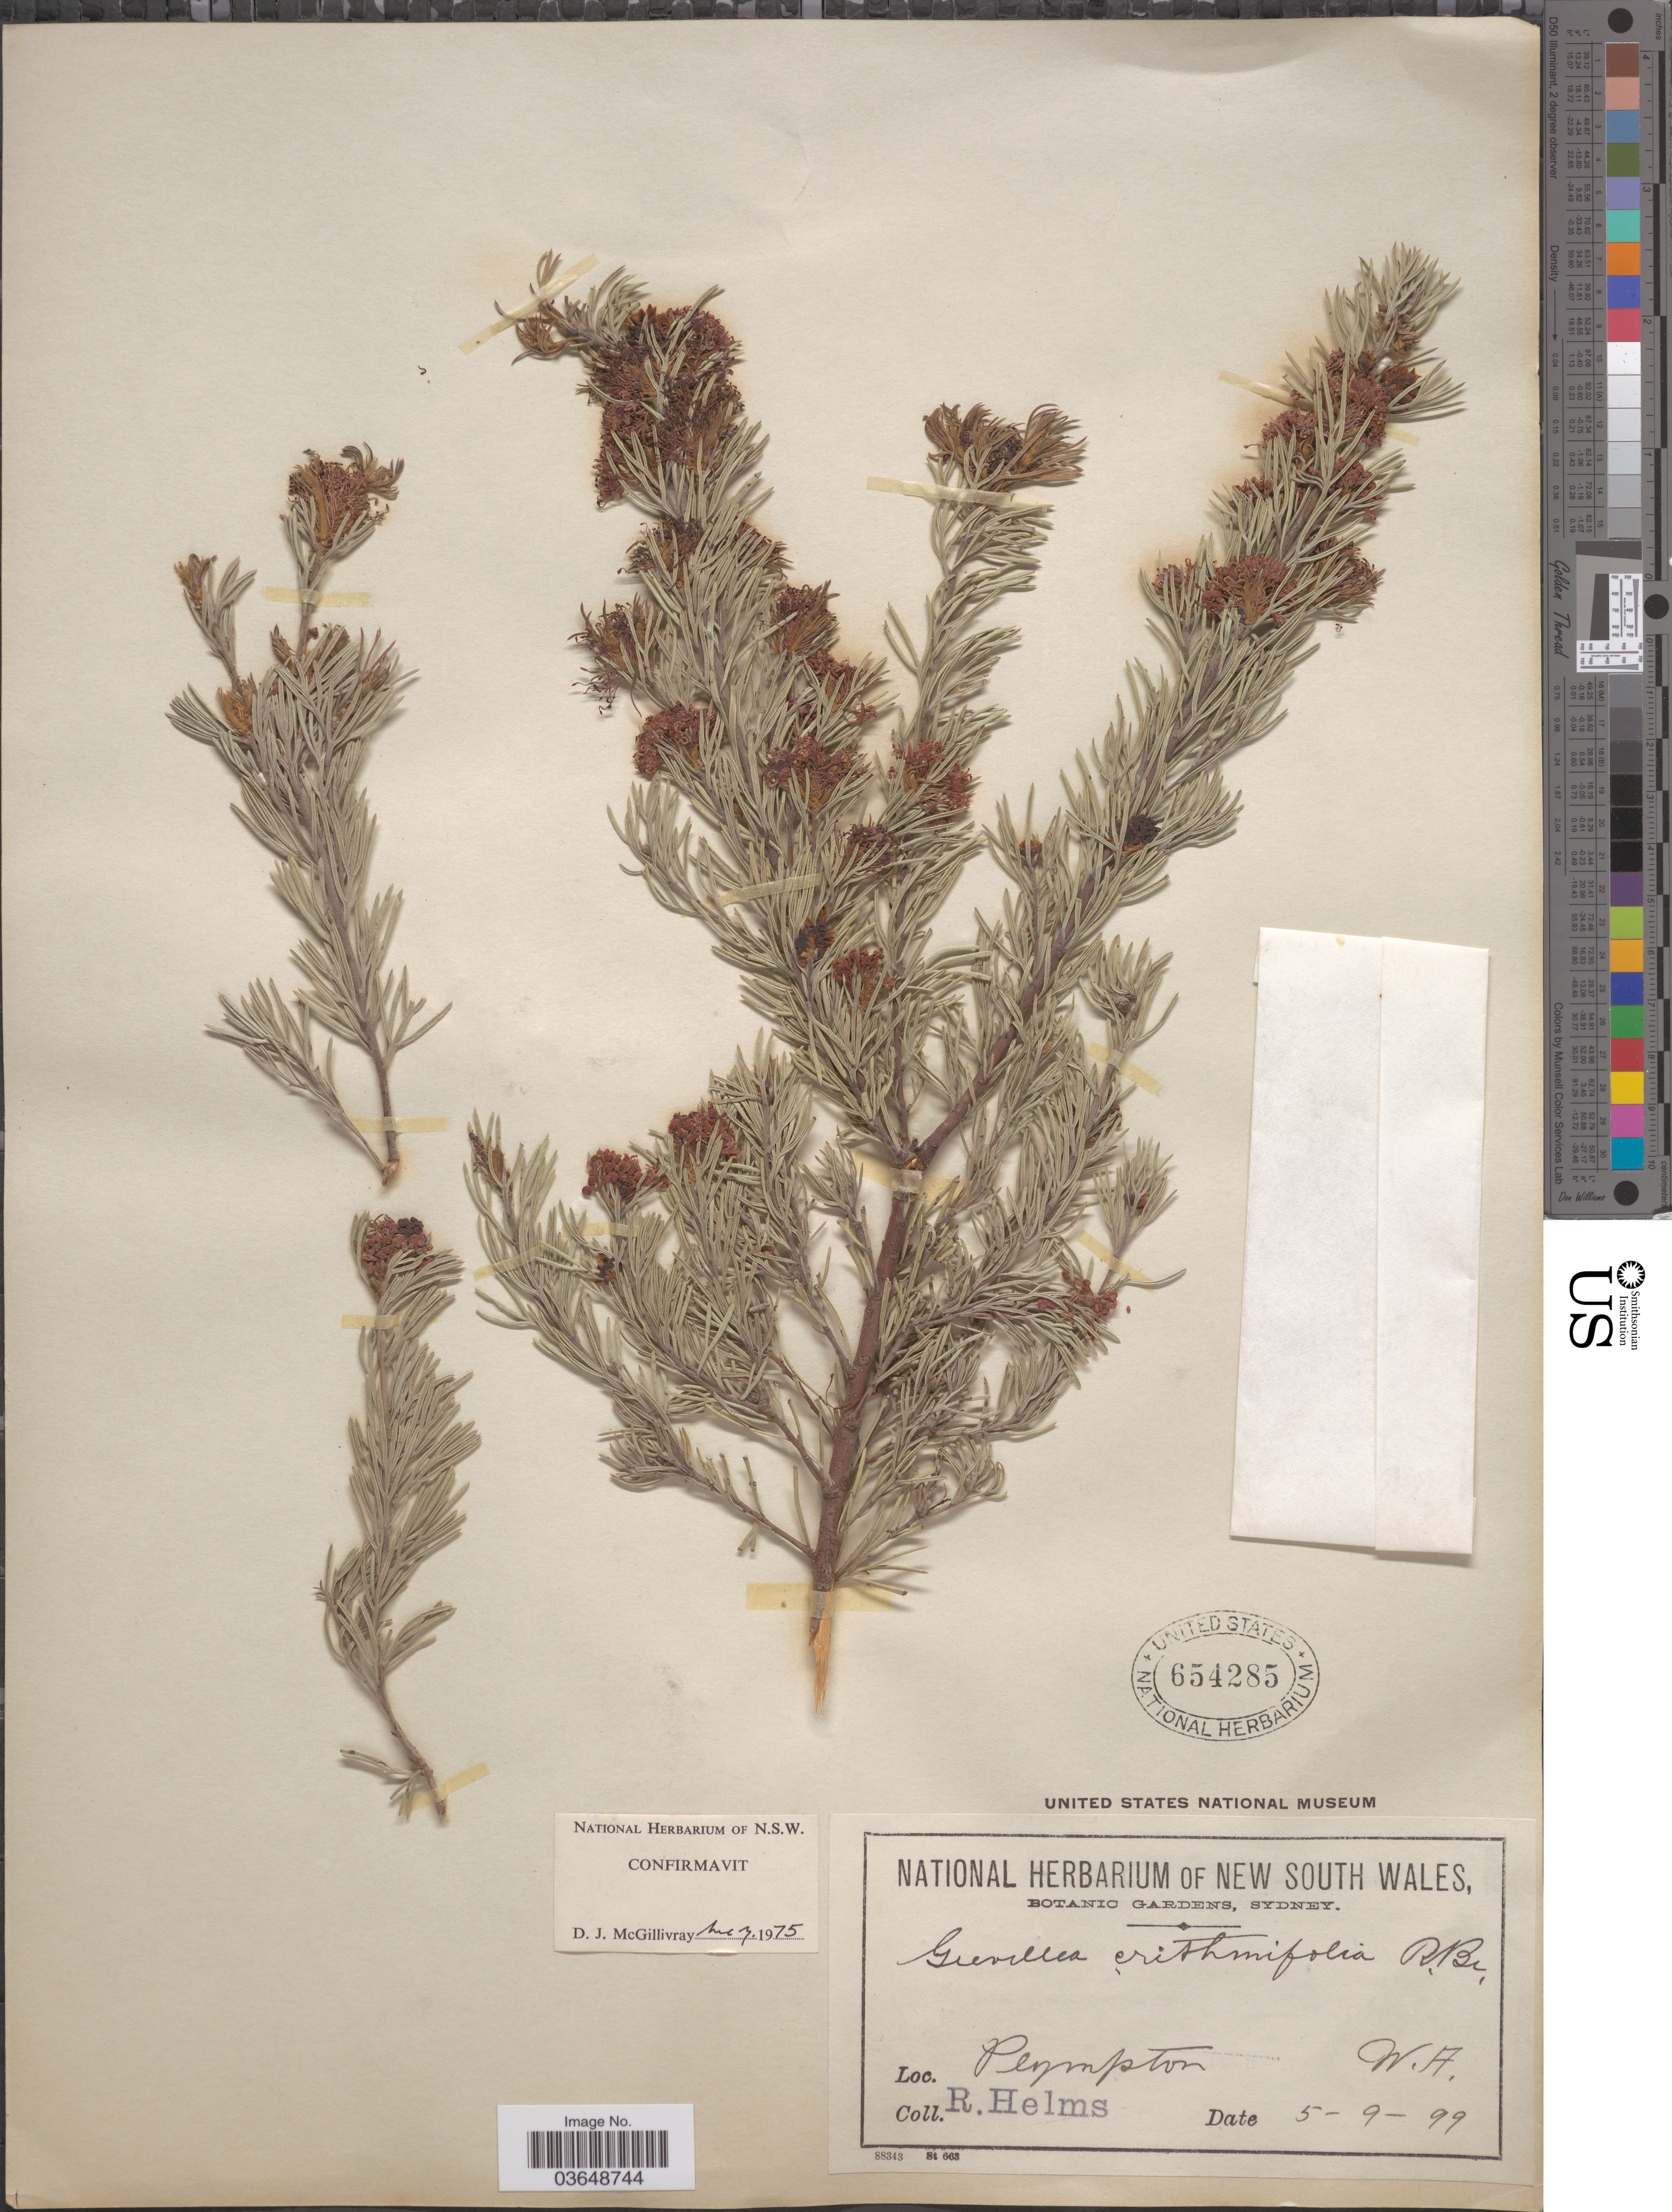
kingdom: Plantae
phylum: Tracheophyta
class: Magnoliopsida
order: Proteales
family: Proteaceae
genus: Grevillea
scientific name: Grevillea crithmifolia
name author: R. Br.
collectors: R. Helms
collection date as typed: Transcribed d/m/y: 5/9/99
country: Australia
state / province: Western Australia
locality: Plumpton.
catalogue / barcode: US 654285